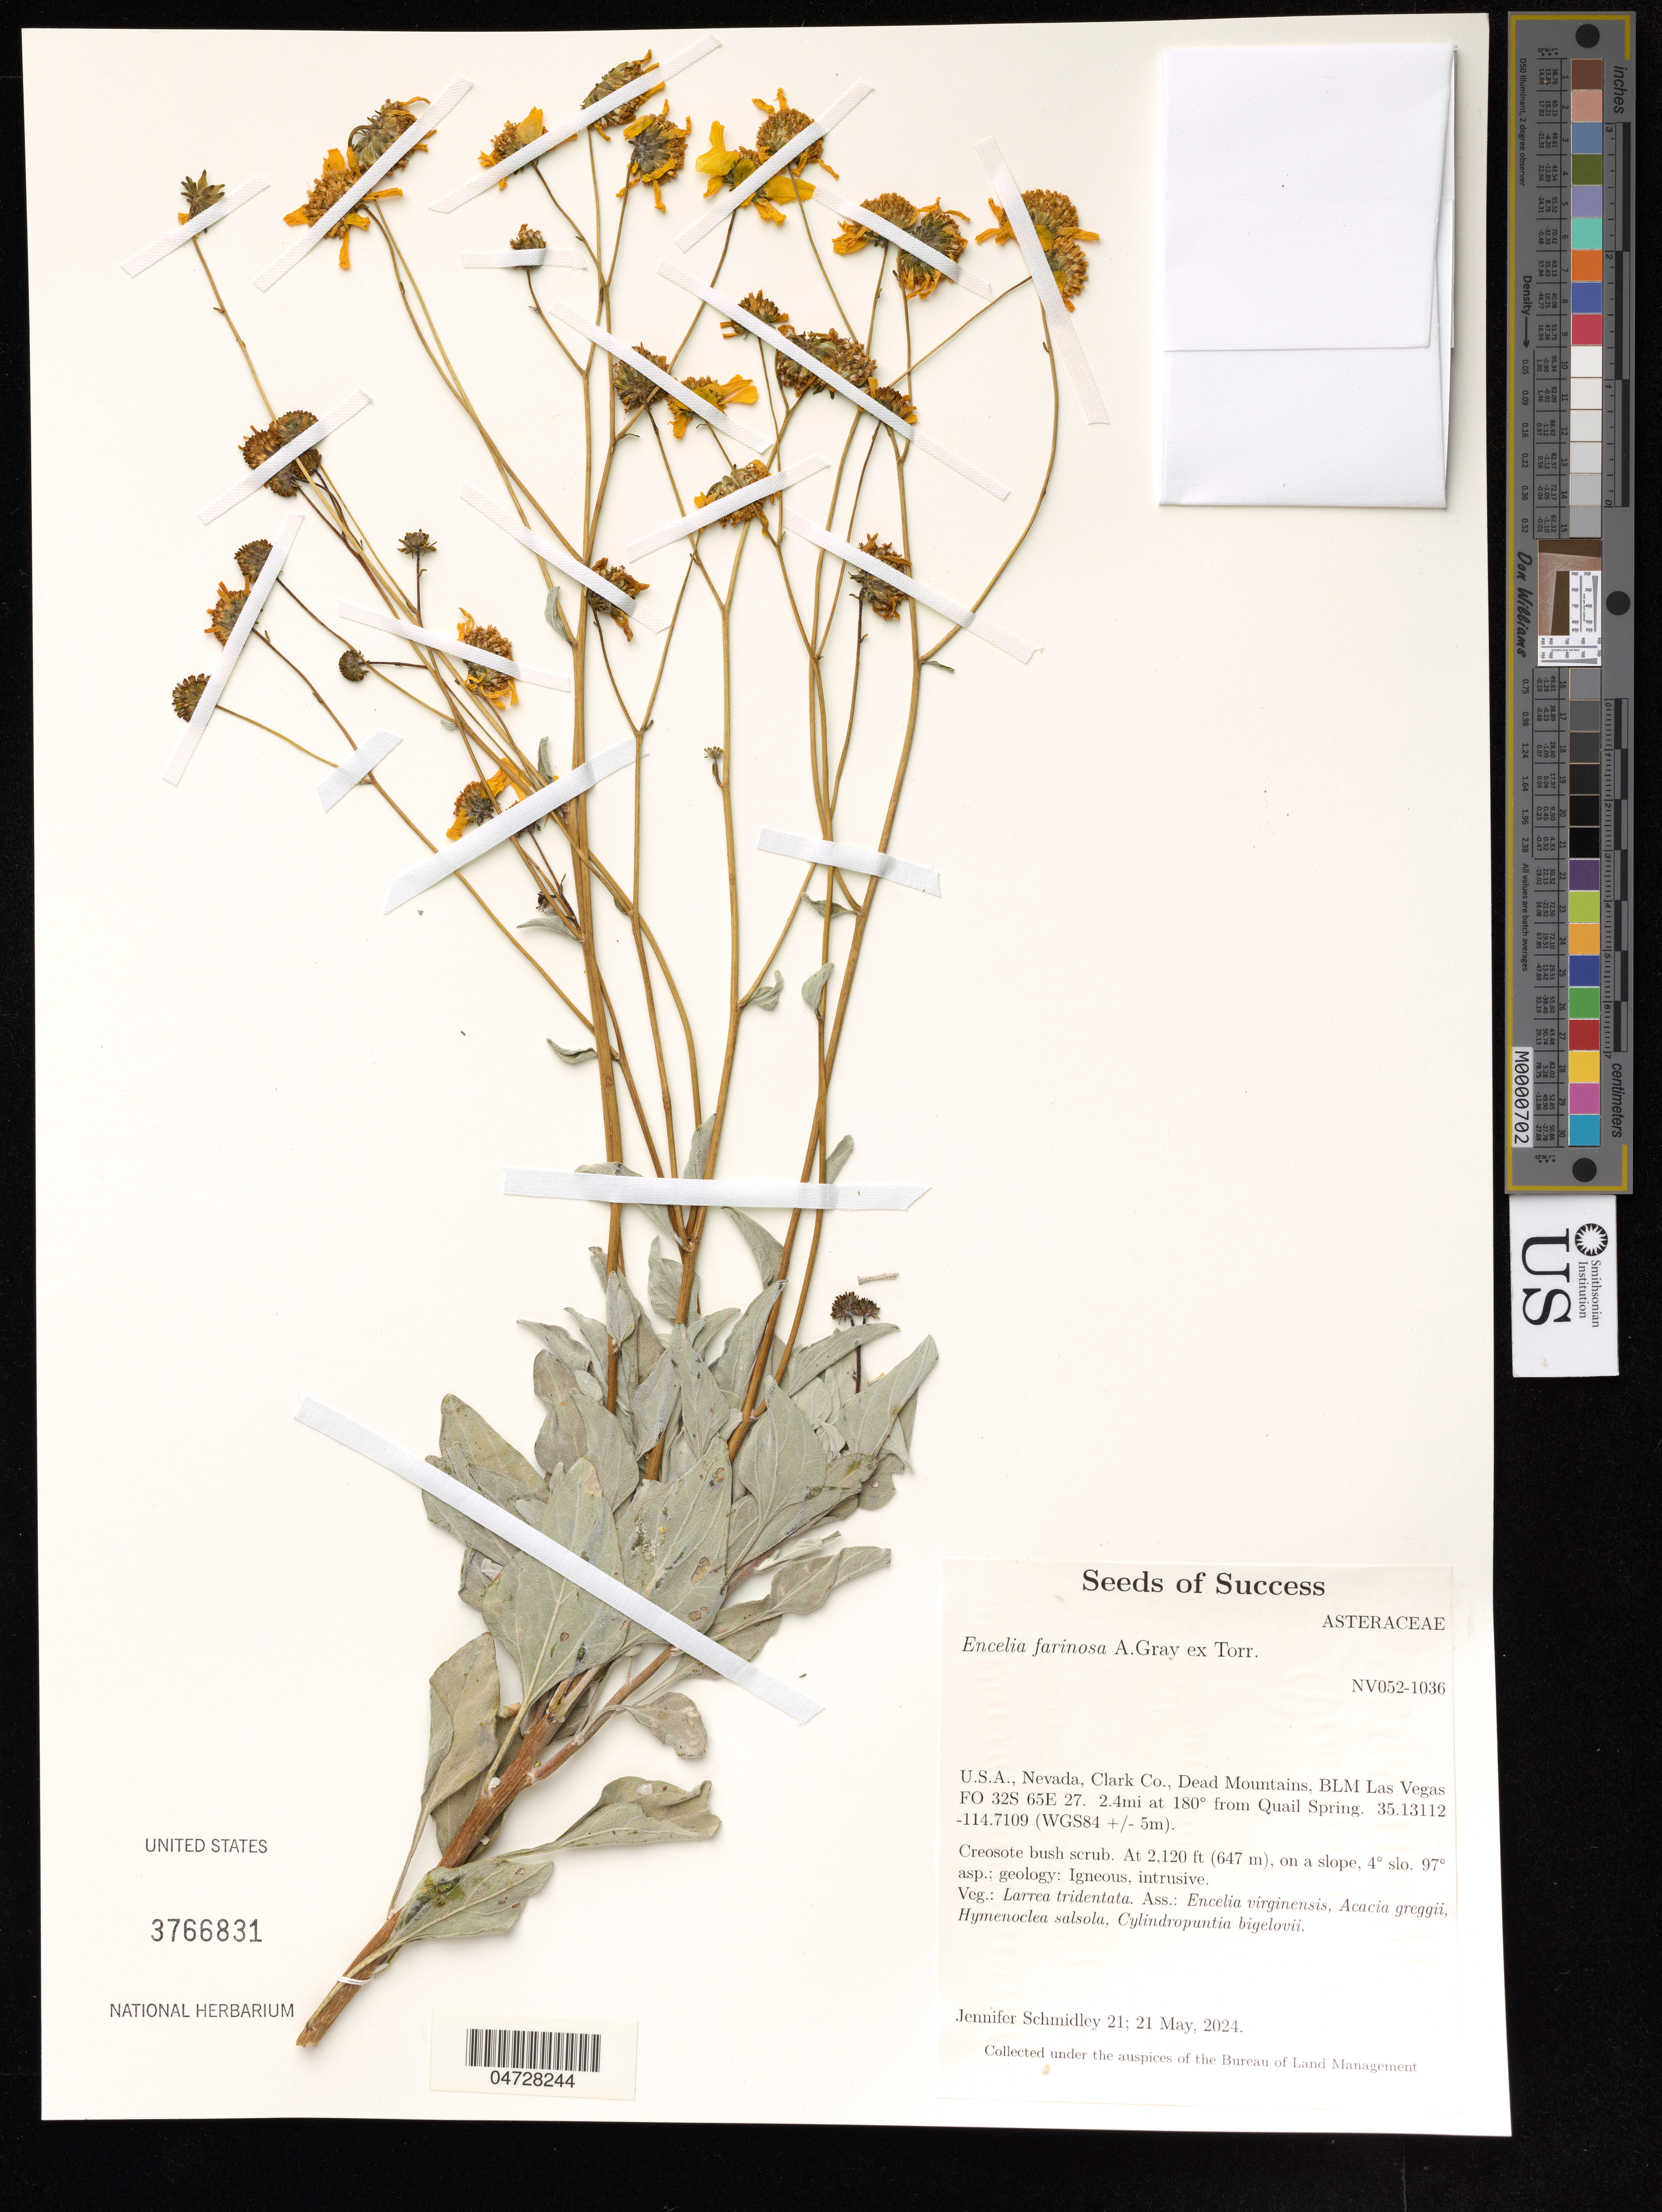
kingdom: Plantae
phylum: Tracheophyta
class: Magnoliopsida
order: Asterales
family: Asteraceae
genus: Encelia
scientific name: Encelia farinosa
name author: A. Gray ex Torr. in Emory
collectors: J. Schmidley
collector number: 21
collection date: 2024-05-21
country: United States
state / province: Nevada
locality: Clark Co., Dead Mountains, BLM Las Vegas FO 32S 65E 27. 2.4mi at 180° from Quail Spring.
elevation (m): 646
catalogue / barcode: US 3766831